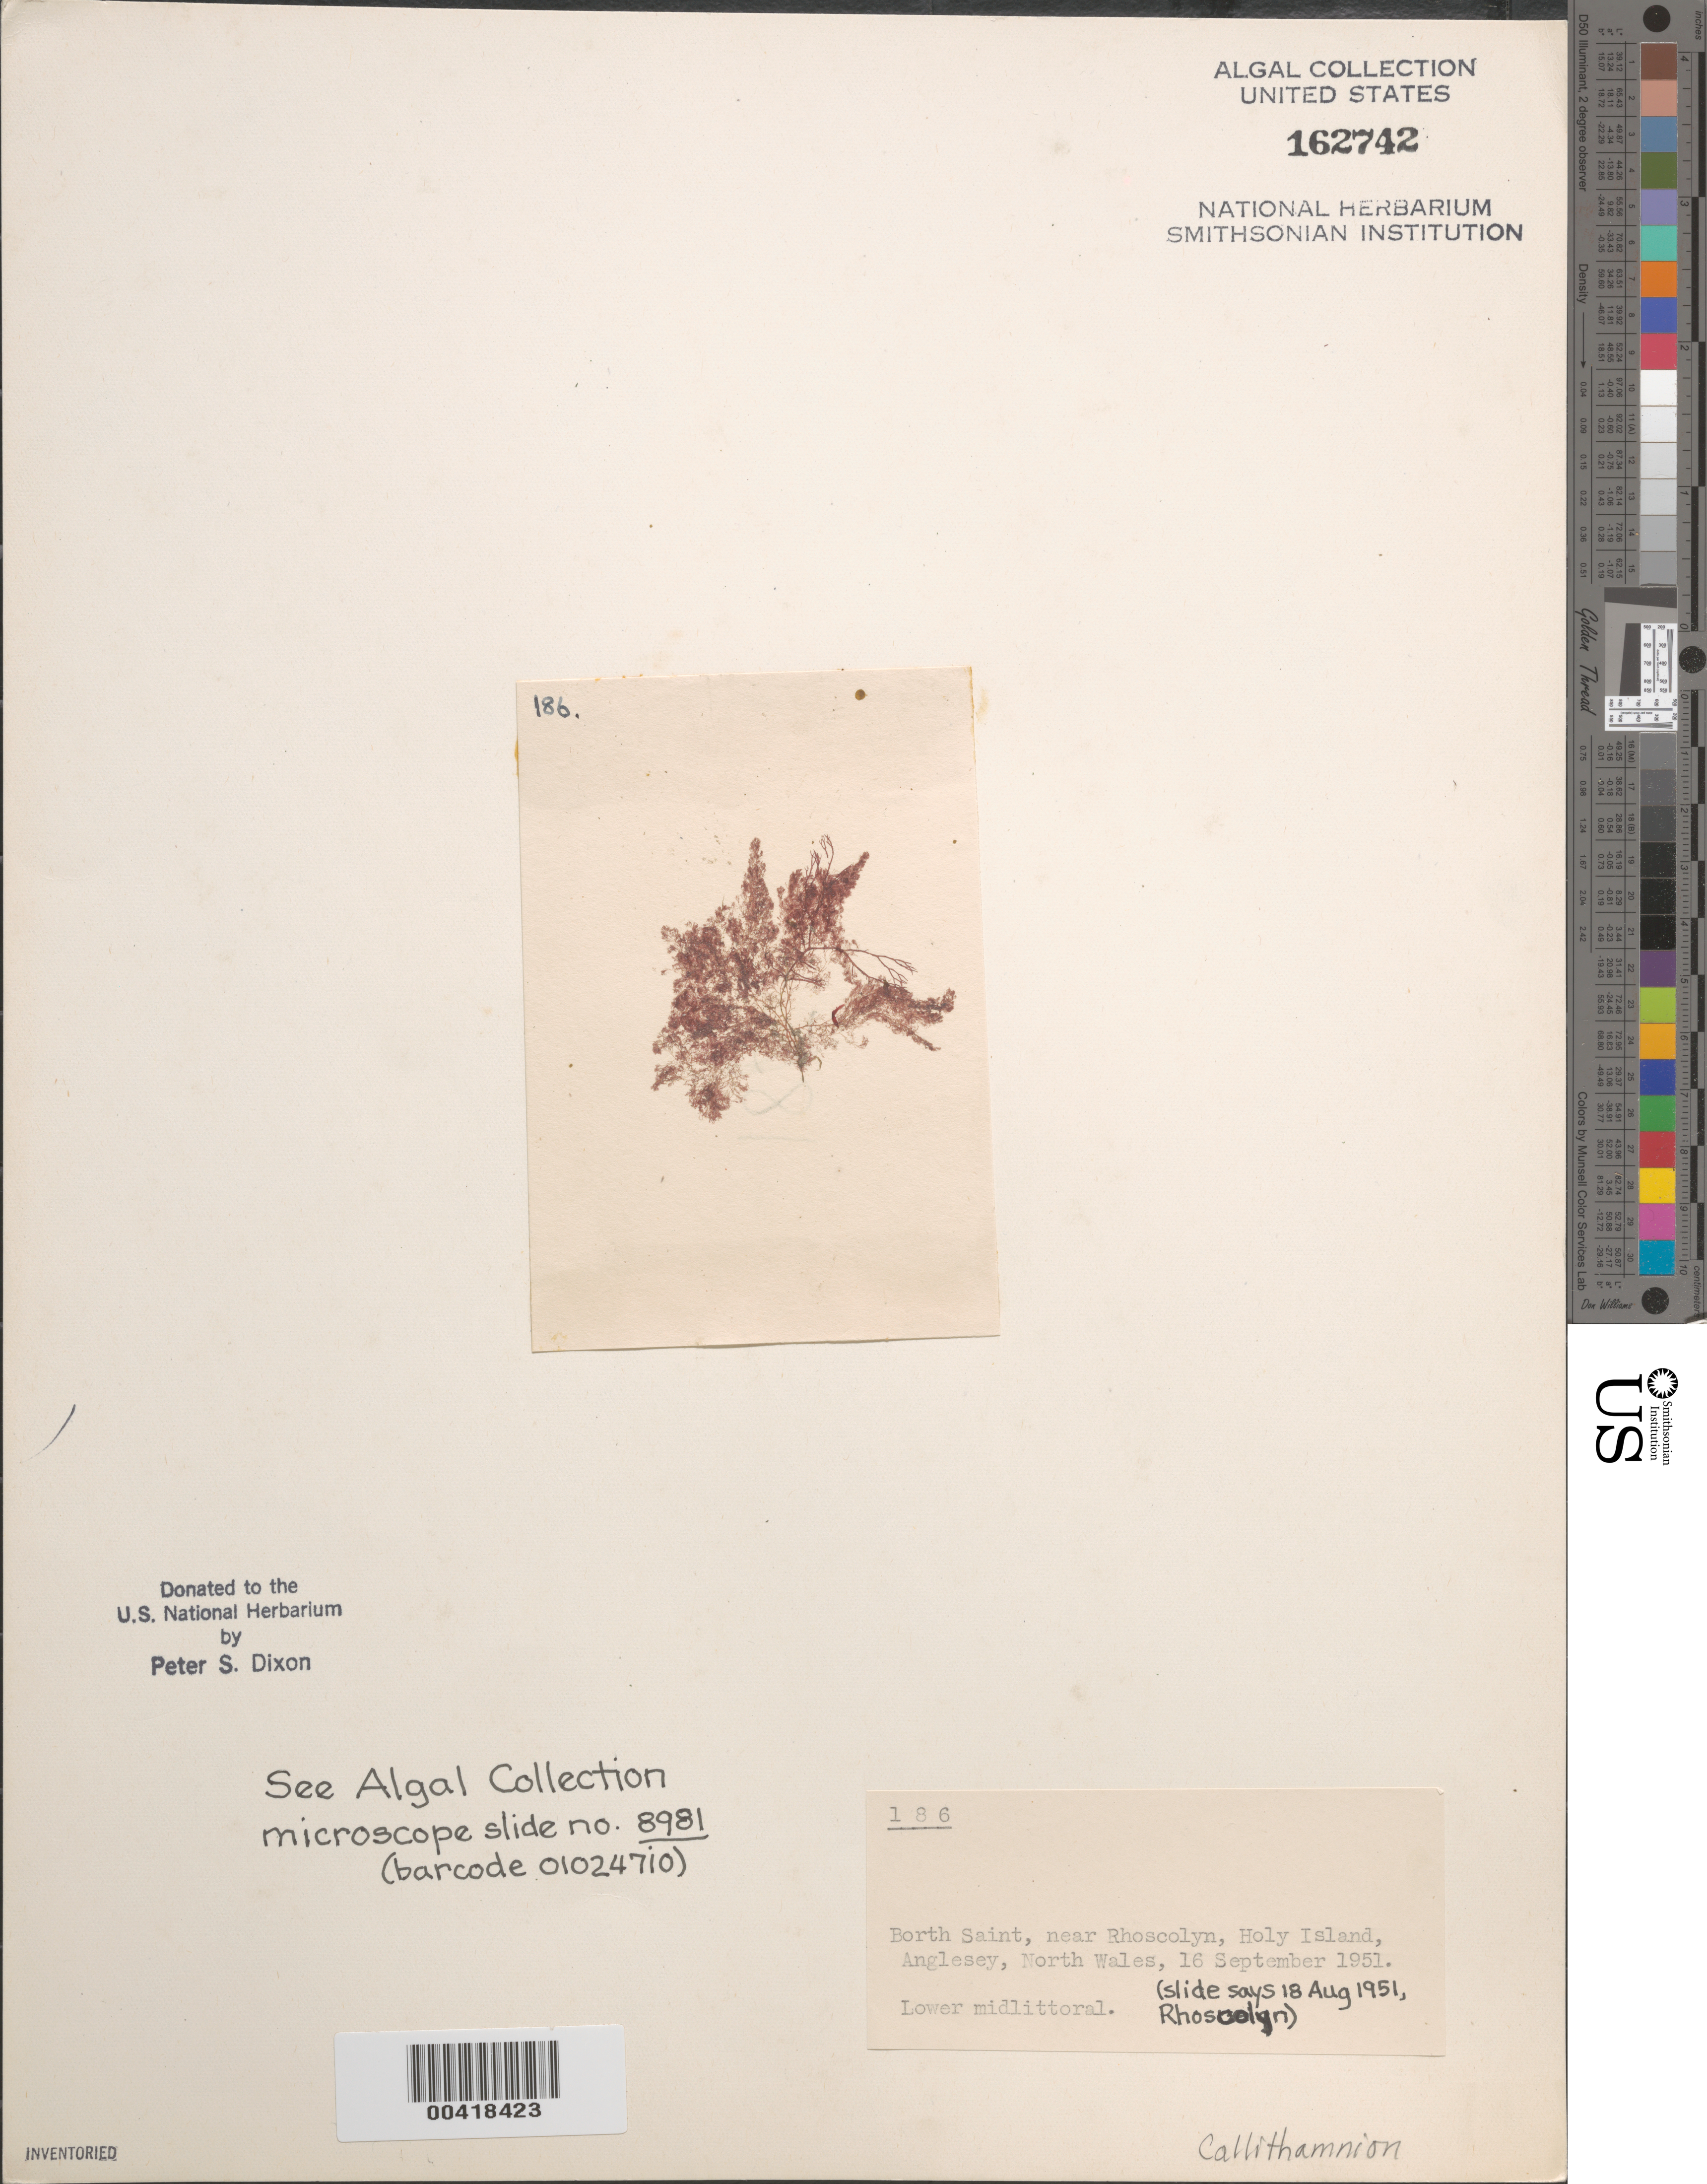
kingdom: Plantae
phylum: Rhodophyta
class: Florideophyceae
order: Ceramiales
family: Callithamniaceae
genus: Callithamnion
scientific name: Callithamnion sp.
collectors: P. S. Dixon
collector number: PSD 186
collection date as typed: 18 Aug 1951 or 16 Sep 1951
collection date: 1951-08-18 or 1951-09-16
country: United Kingdom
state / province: Wales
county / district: Gwynedd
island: Anglesey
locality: Borth Saint, Holy Island, near Rhoscolyn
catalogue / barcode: US 162742